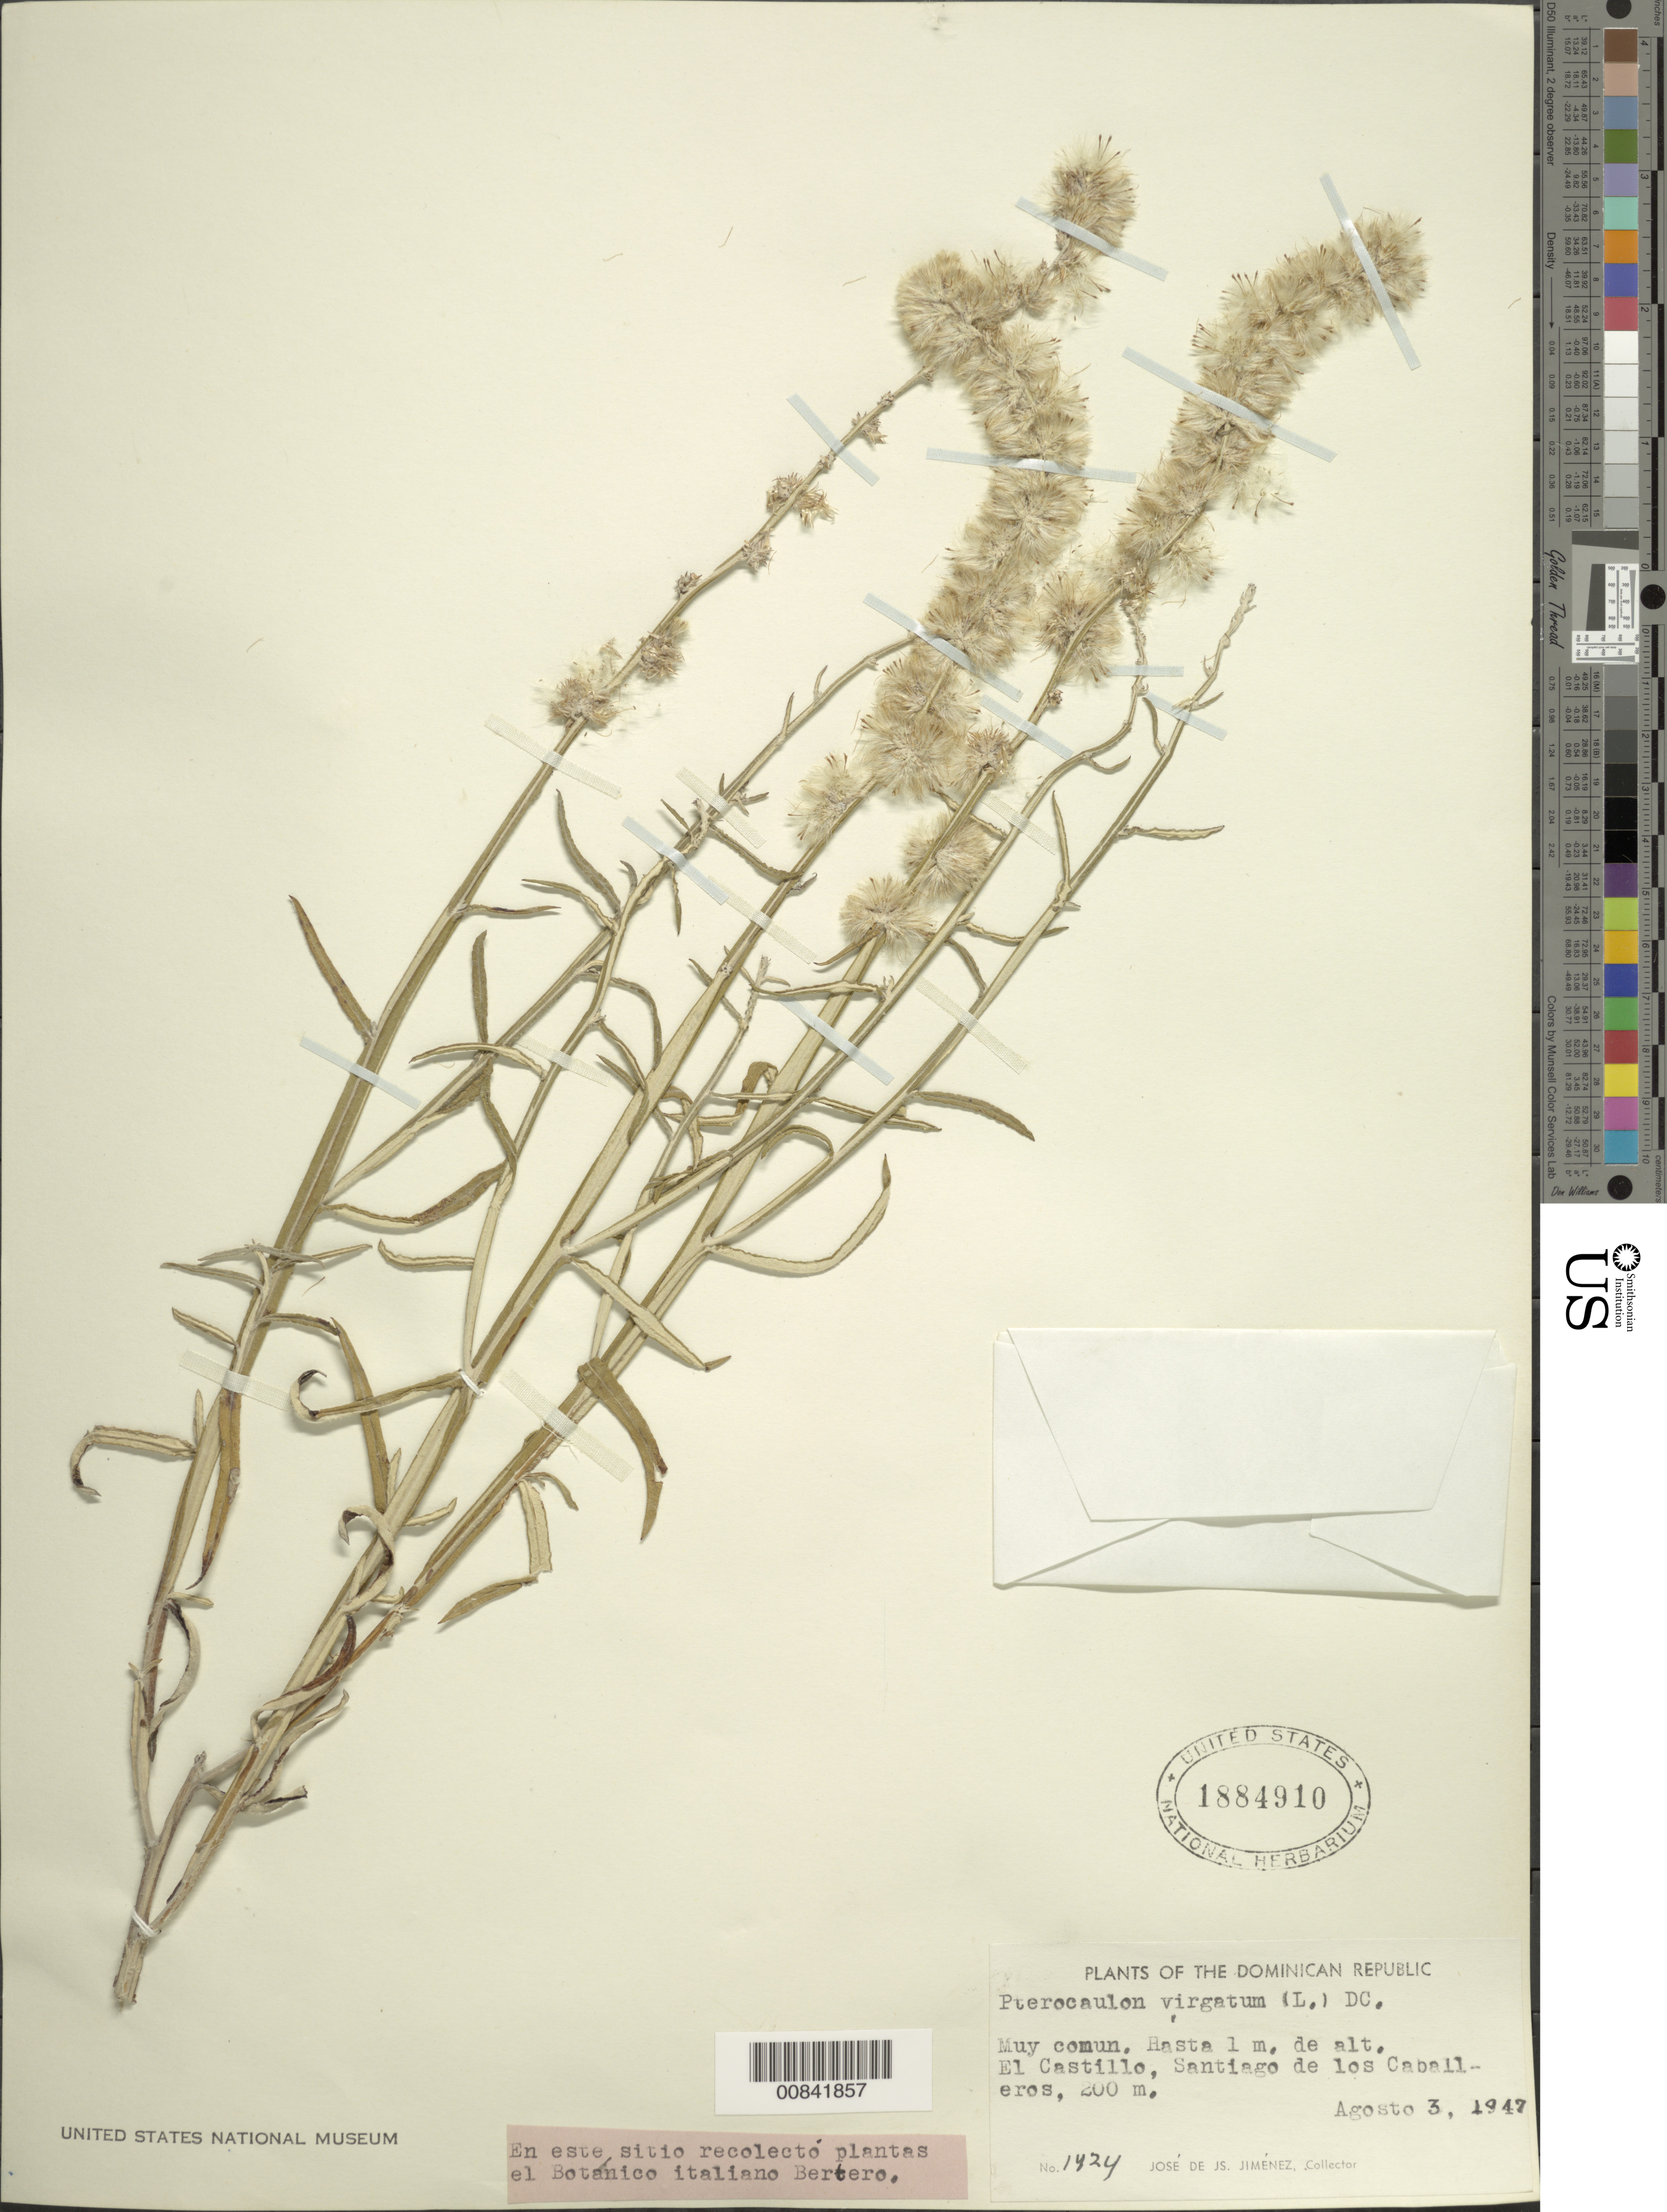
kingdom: Plantae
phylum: Tracheophyta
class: Magnoliopsida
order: Asterales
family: Asteraceae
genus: Pterocaulon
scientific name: Pterocaulon virgatum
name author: (L.) DC.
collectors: J. J. Jiménez Almonte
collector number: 1424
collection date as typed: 03 Aug 1947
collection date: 1947-08-03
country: Dominican Republic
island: Hispaniola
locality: El Castillo, Santiago de los Caballeros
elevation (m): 200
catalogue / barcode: US 1884910